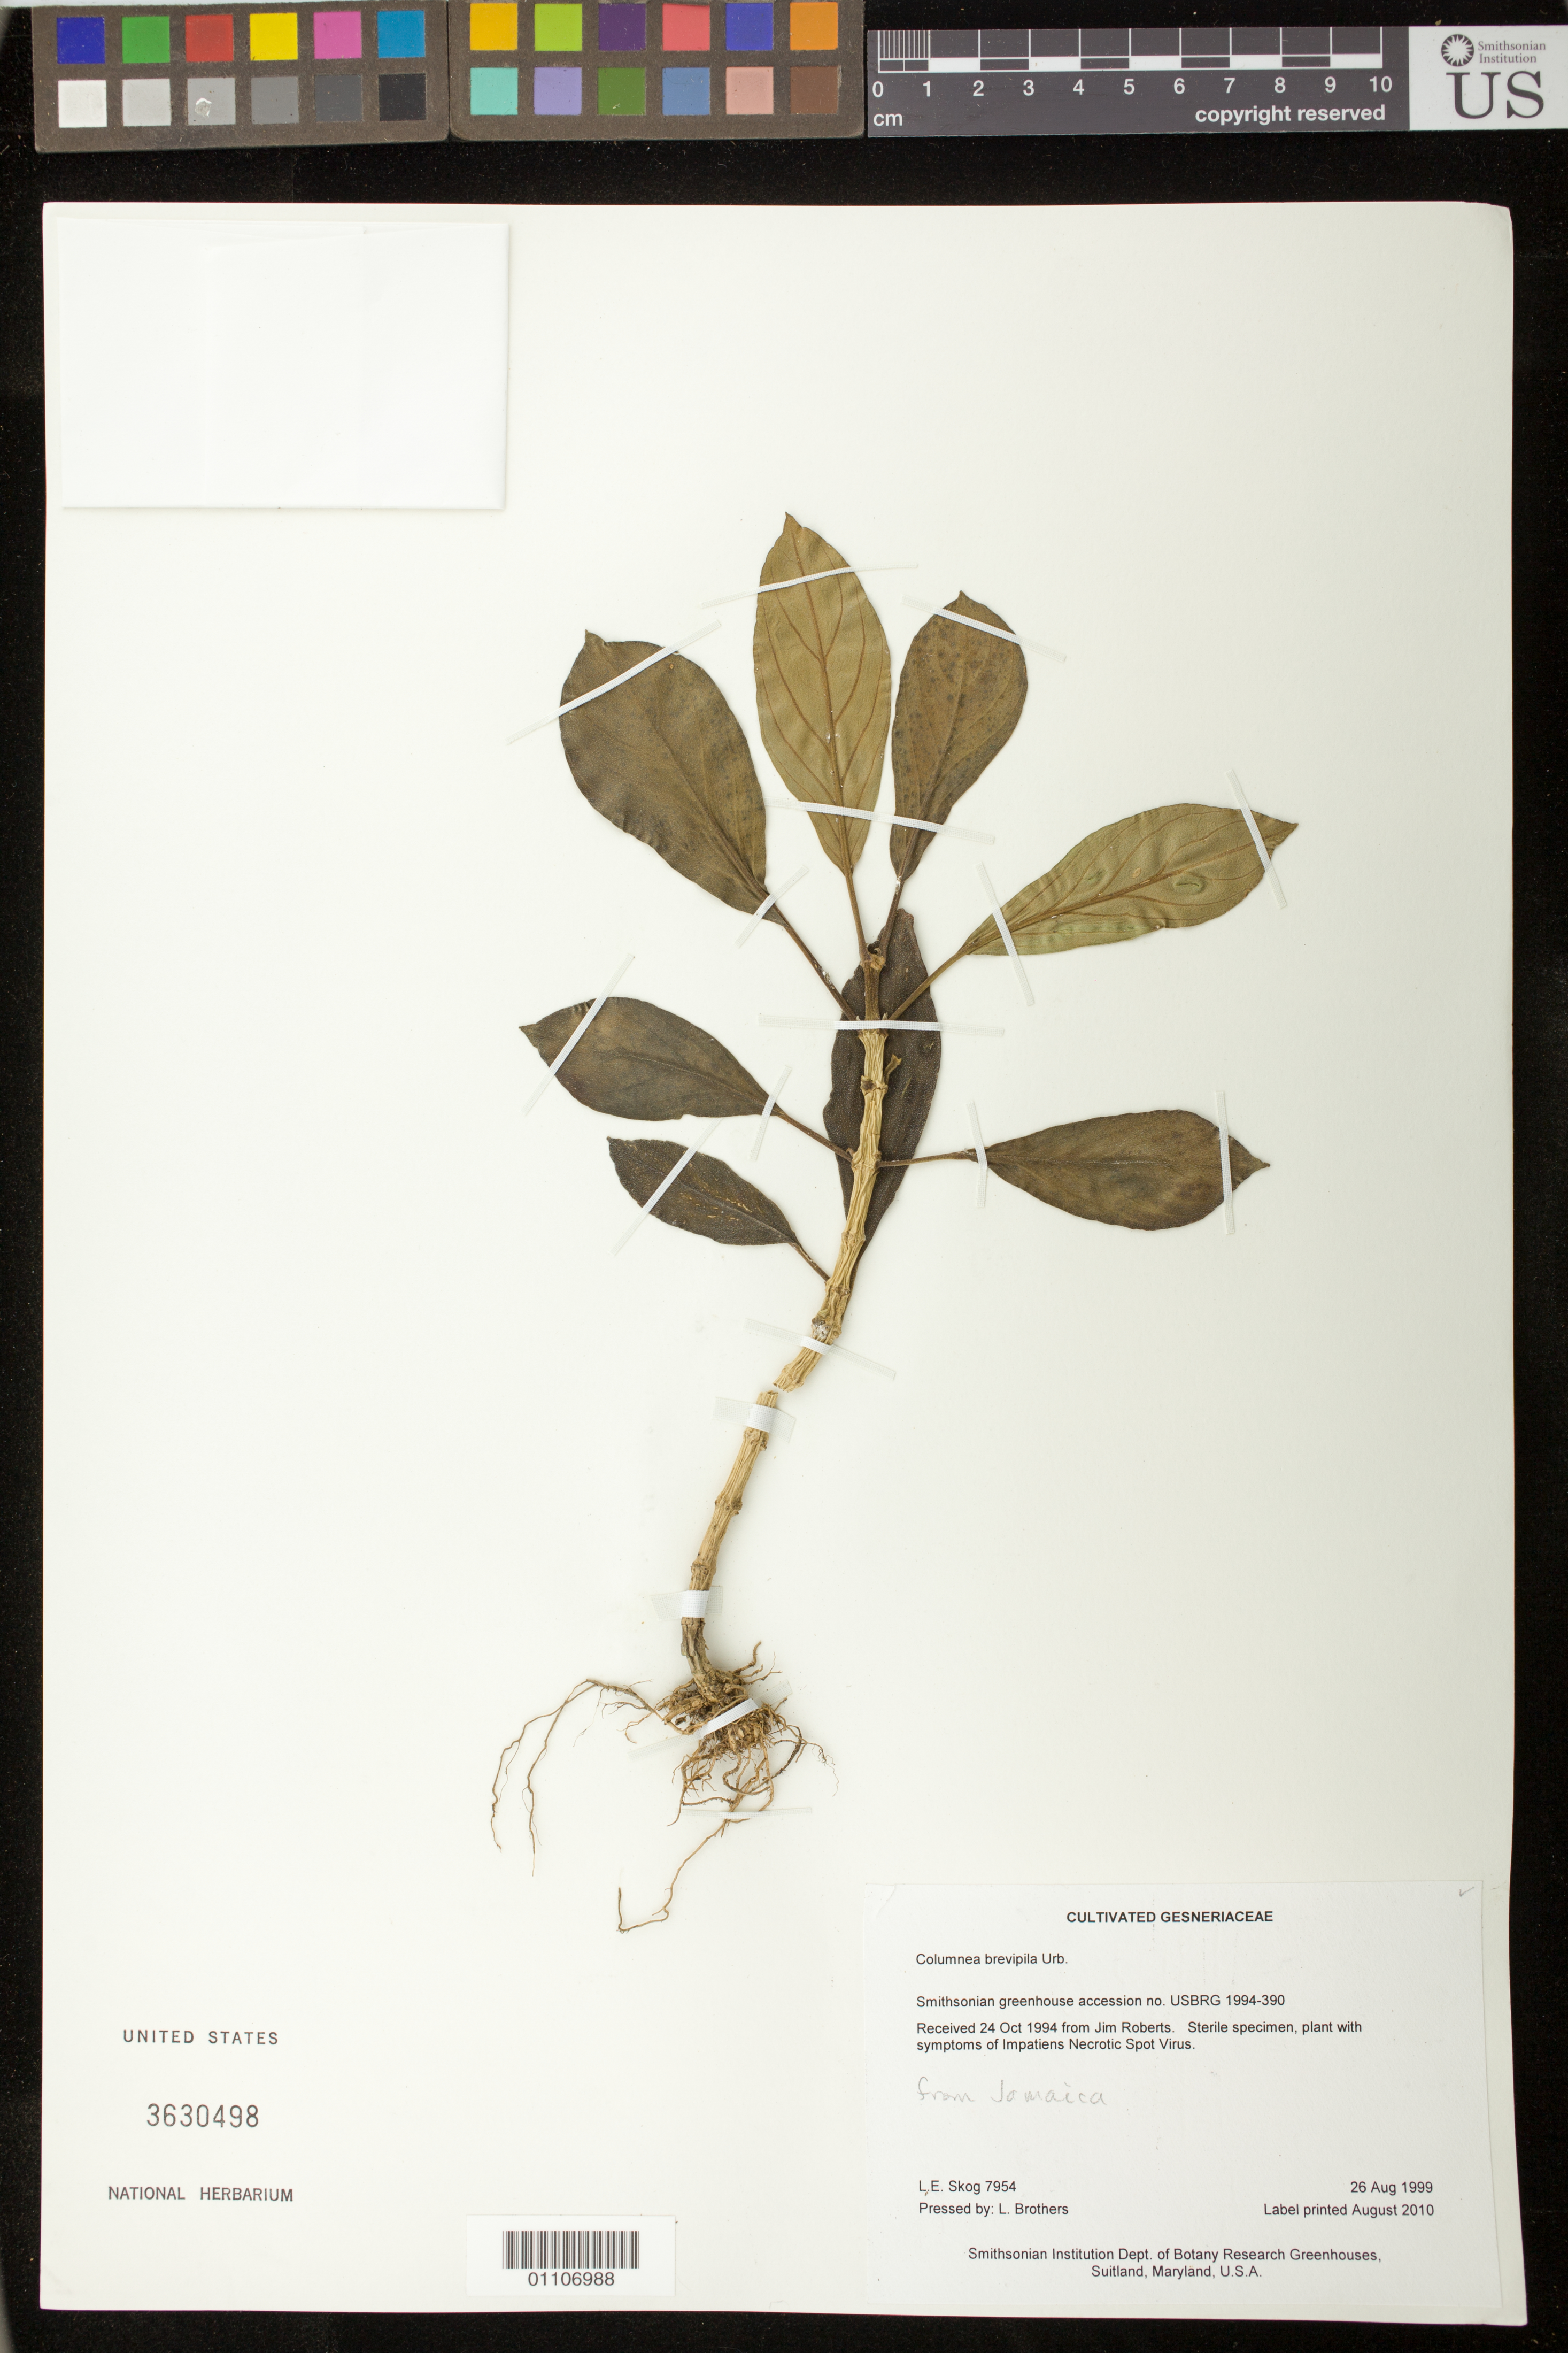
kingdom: Plantae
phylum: Tracheophyta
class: Magnoliopsida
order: Lamiales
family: Gesneriaceae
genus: Columnea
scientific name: Columnea brevipila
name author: Urb.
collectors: L. E. Skog & L. Brothers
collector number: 7954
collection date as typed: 26 Aug 1999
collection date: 1999-08-26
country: United States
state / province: Maryland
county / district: Prince George's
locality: Smithsonian Institution Dept. of Botany Research Greenhouses, Suitland, Maryland, U.S.A.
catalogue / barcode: US 3630498